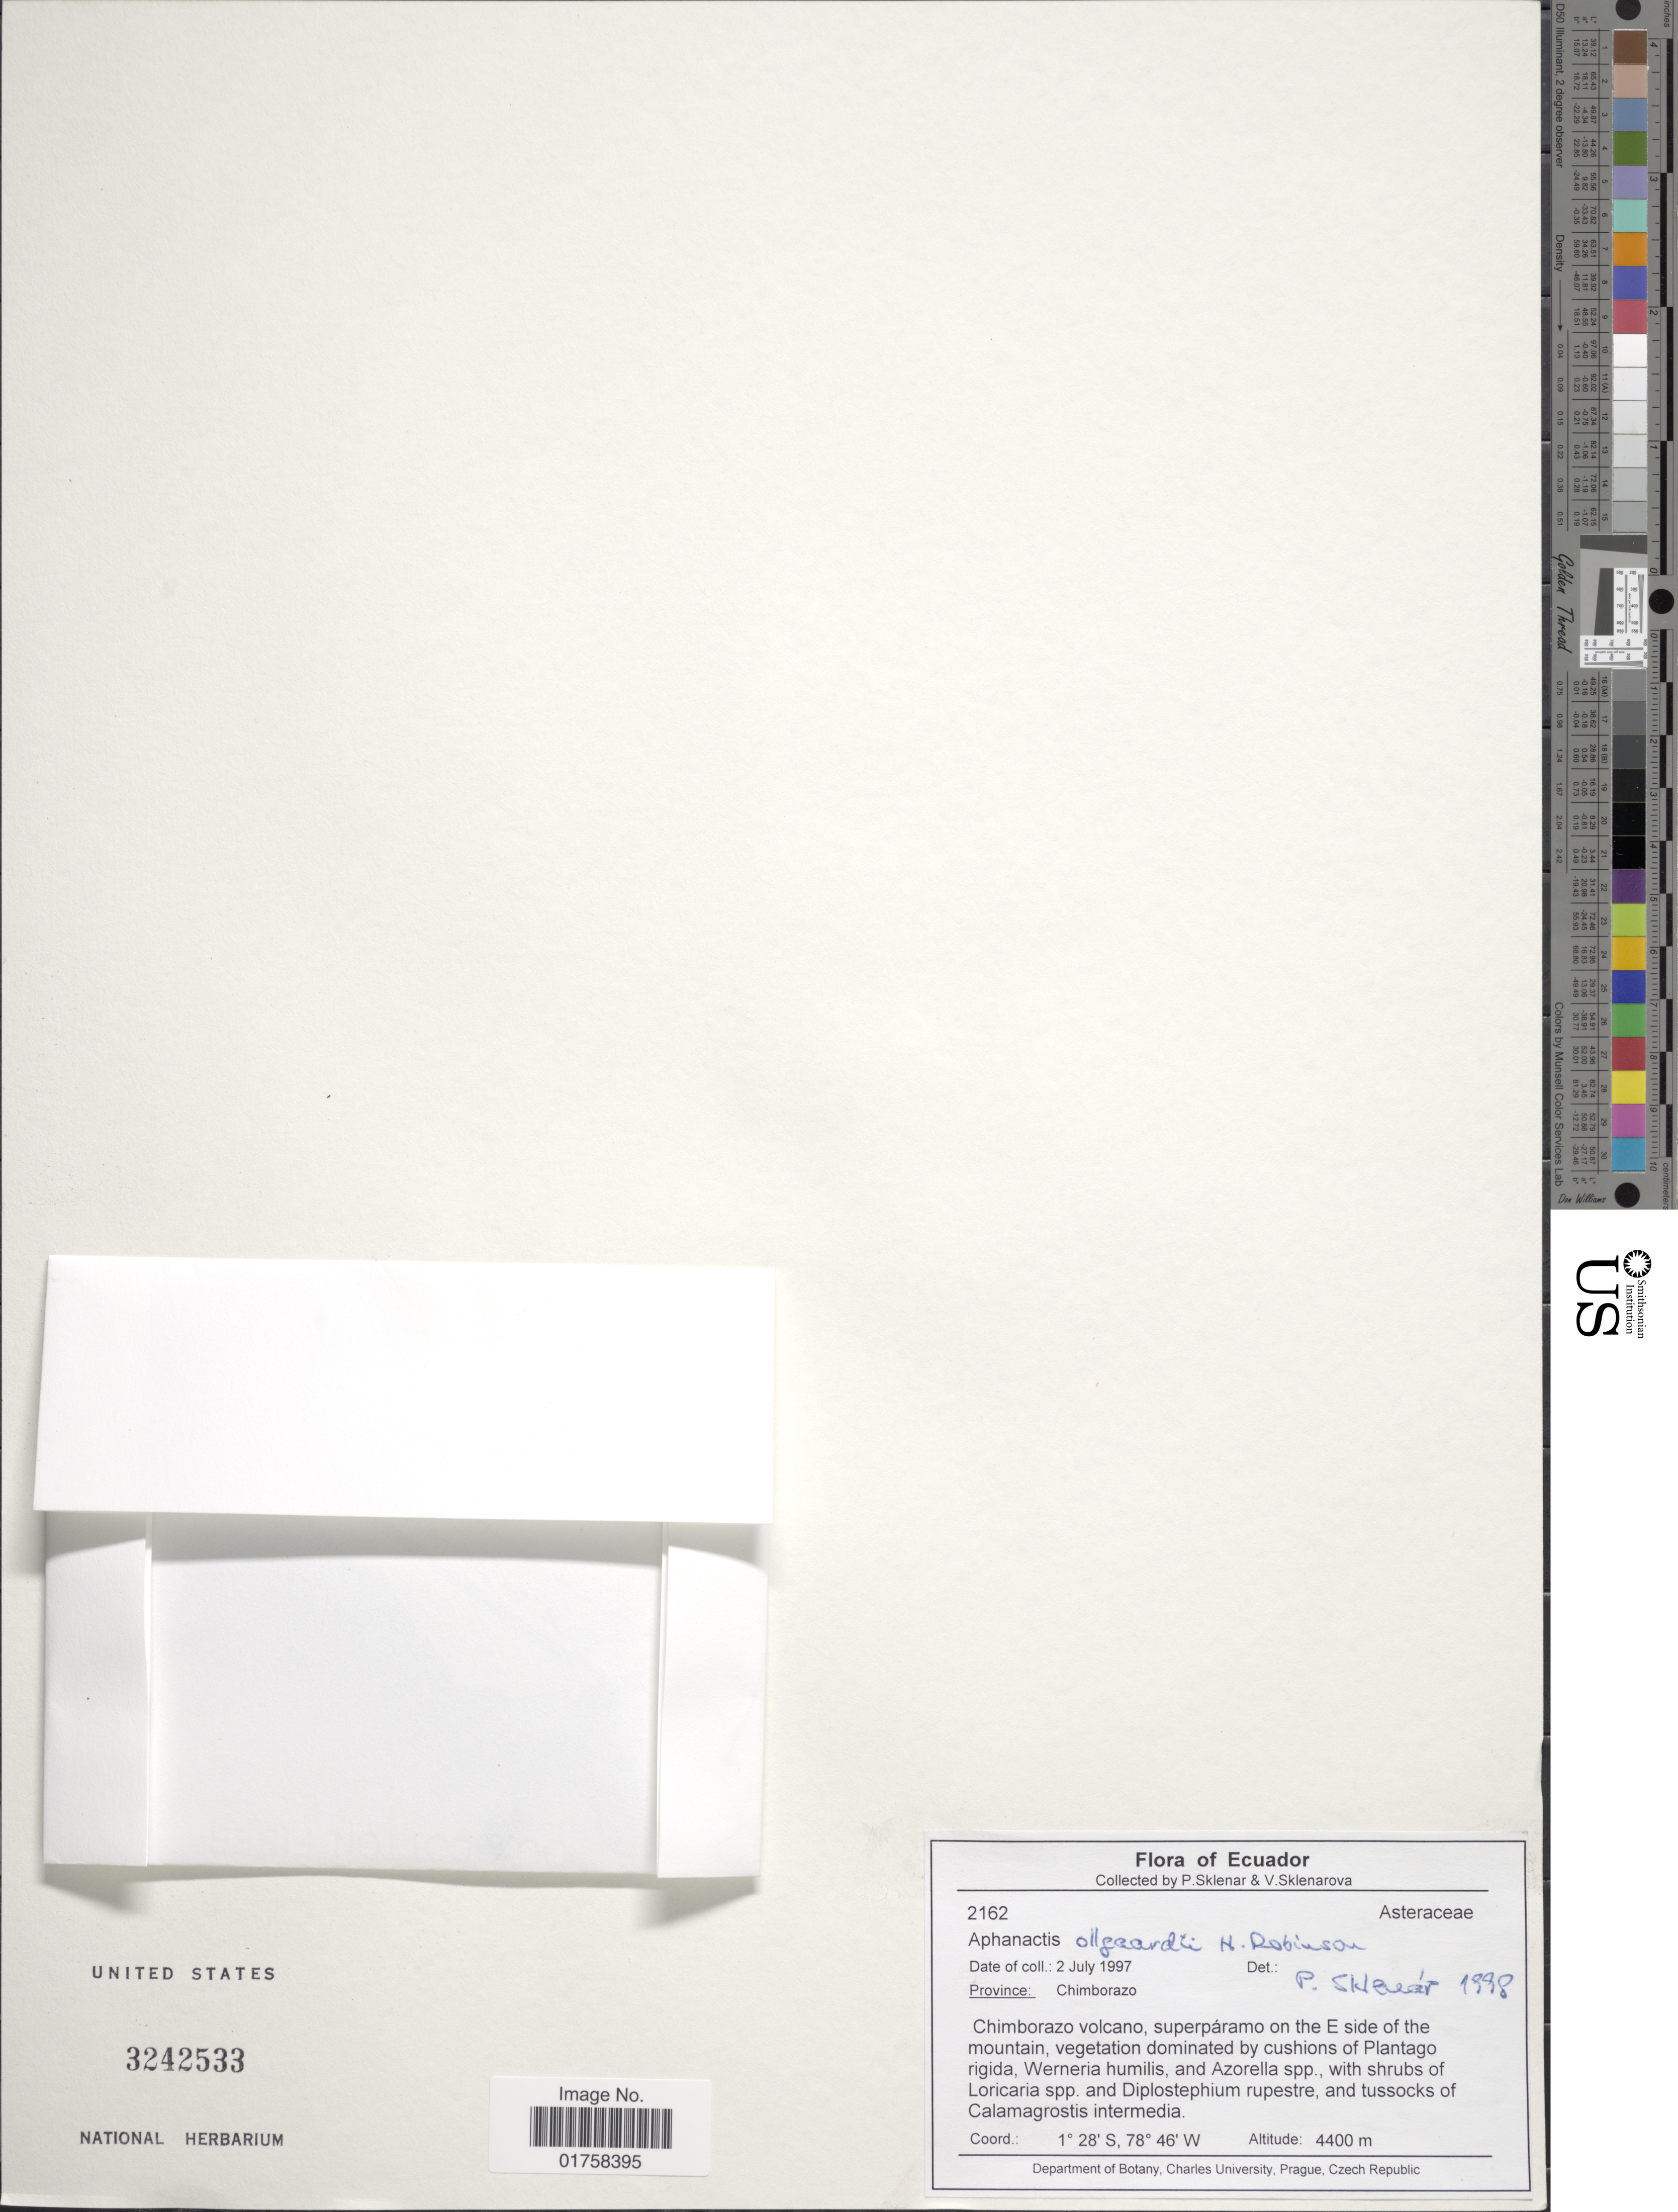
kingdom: Plantae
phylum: Tracheophyta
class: Magnoliopsida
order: Asterales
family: Asteraceae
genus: Aphanactis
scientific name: Aphanactis ollgaardii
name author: H. Rob.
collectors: P. Sklenár & V. Sklenárová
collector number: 2162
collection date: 1997-07-02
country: Ecuador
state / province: Chimborazo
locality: Chimborazo volcano, superparamo on the E side of the mountain, vegetation dominated by cushions of Plantago rigida, Werneria humilis, and Azorell spp.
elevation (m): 4400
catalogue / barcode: US 3242533